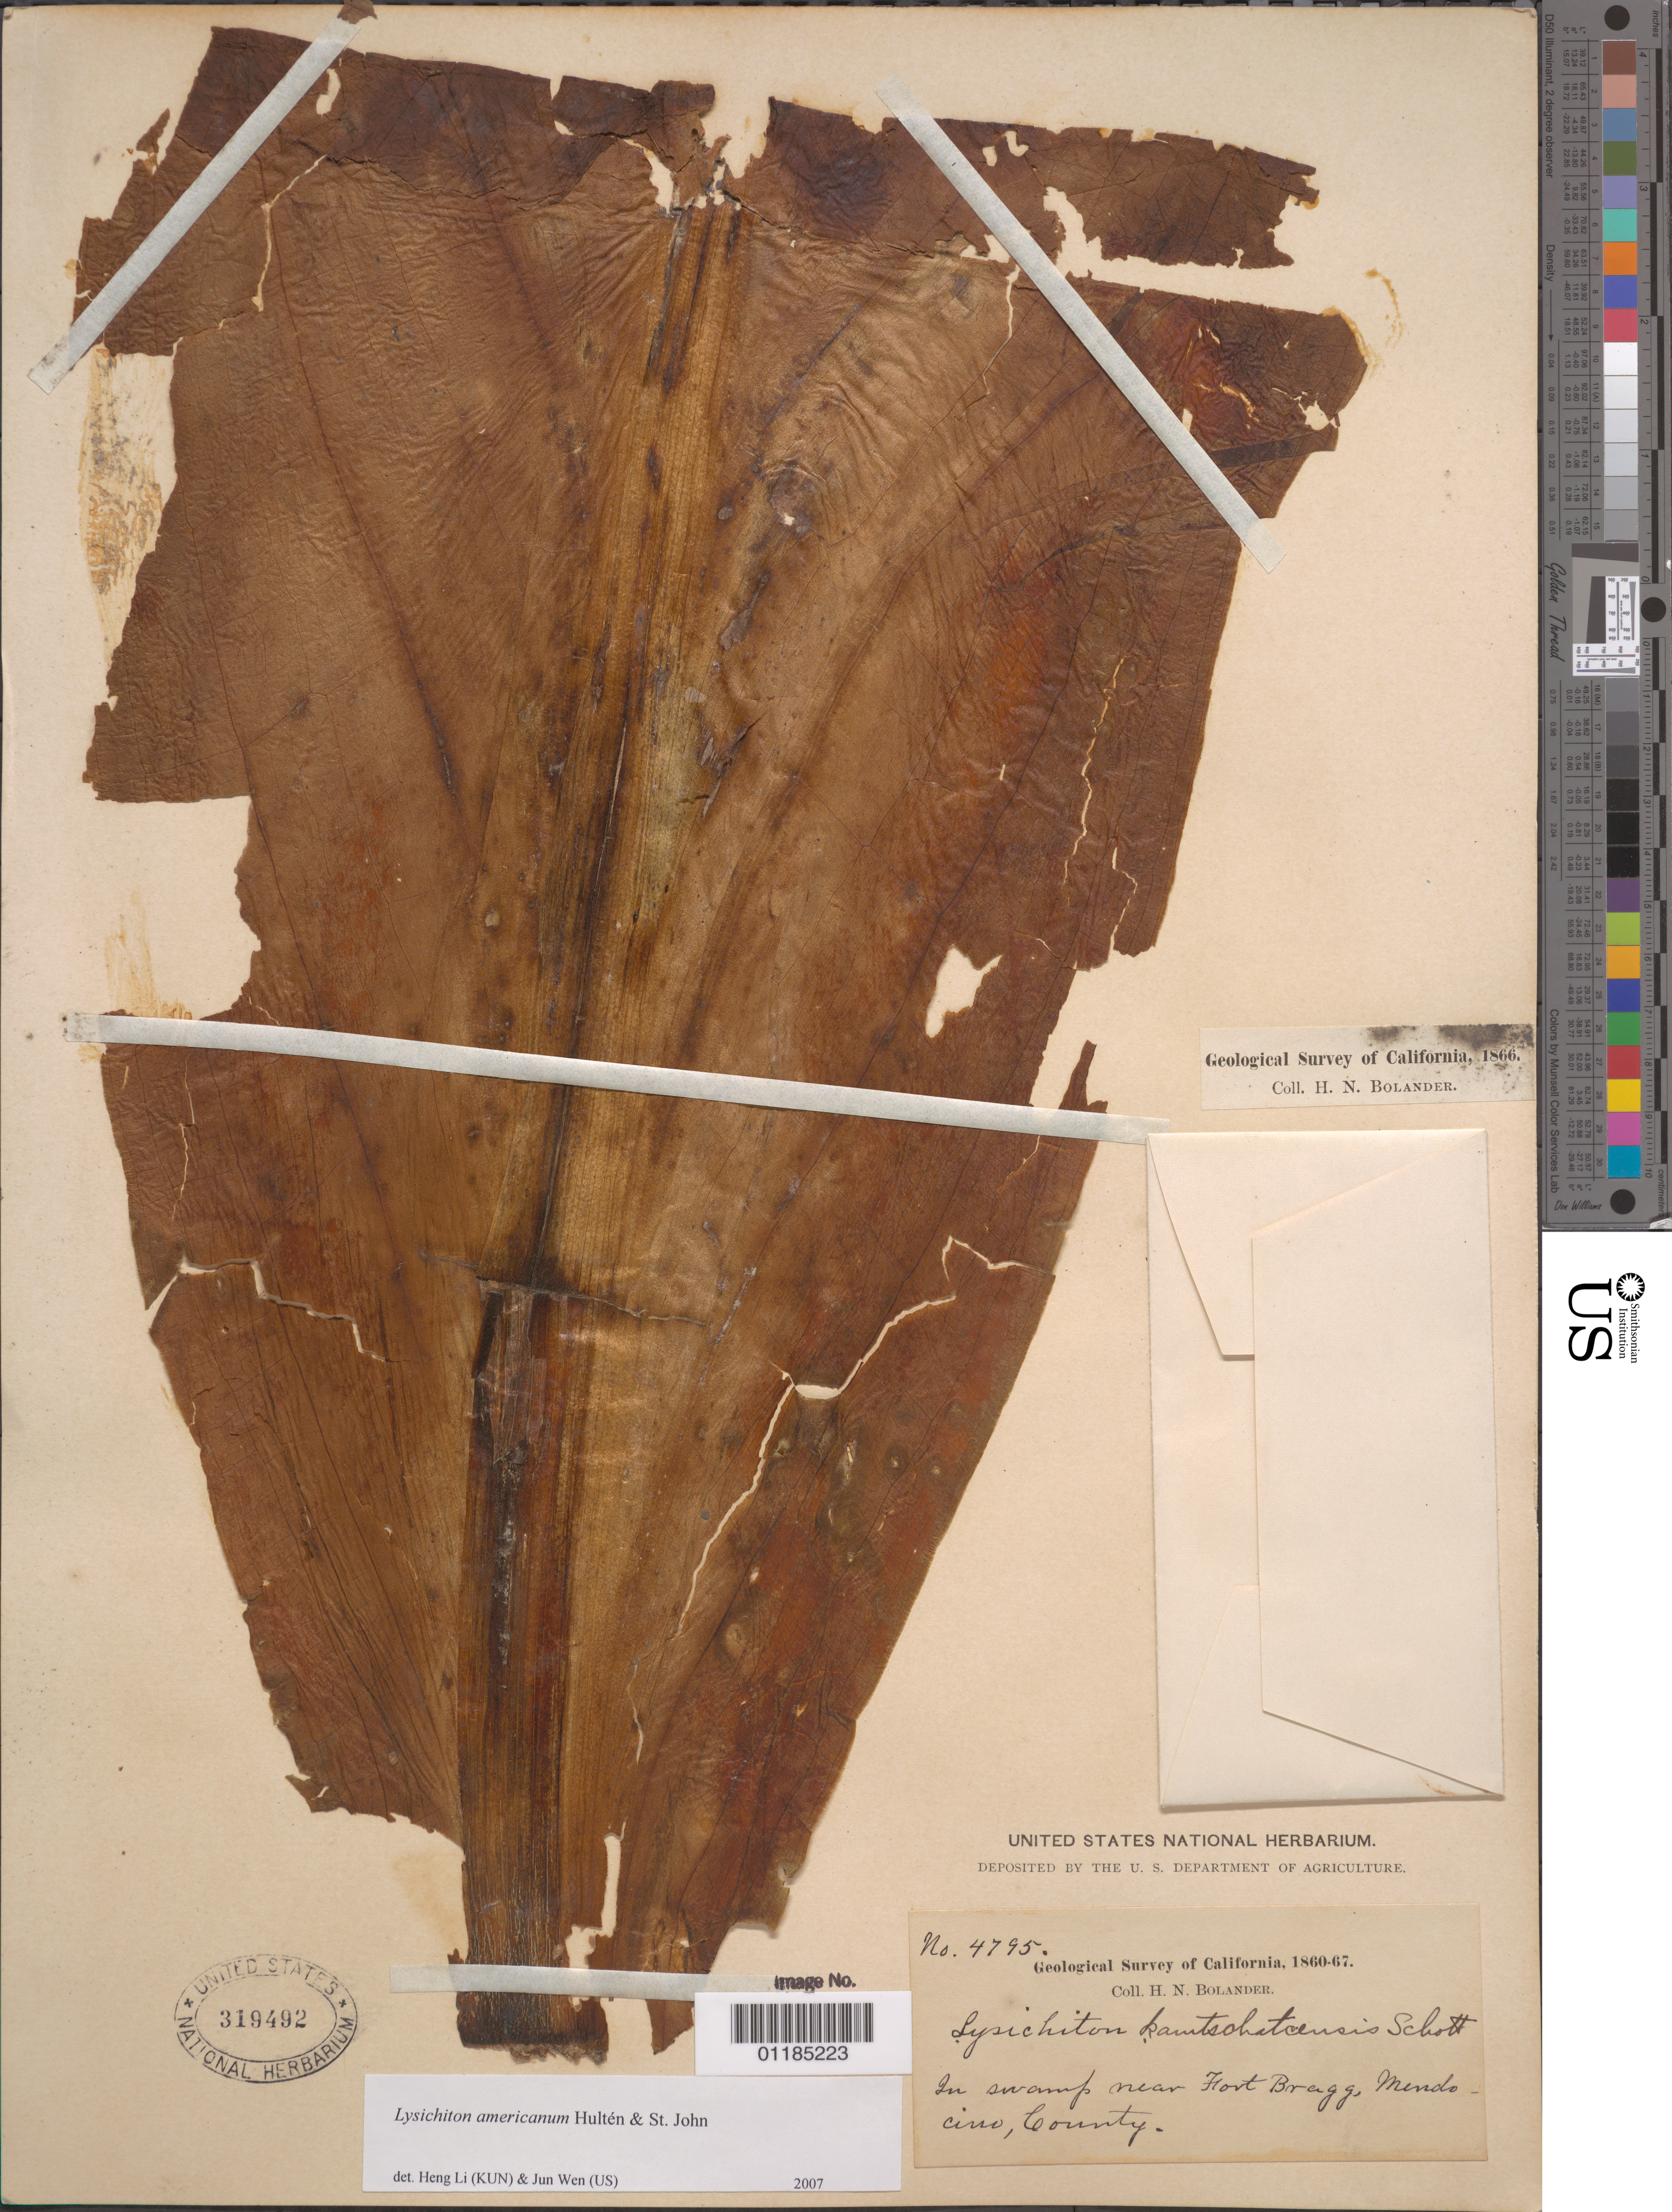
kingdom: Plantae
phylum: Tracheophyta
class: Liliopsida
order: Alismatales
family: Araceae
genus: Lysichiton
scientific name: Lysichiton americanus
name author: Hultén & H. St. John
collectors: H. Bolander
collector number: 4795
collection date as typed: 1860 to -- --- 1867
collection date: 1860/1867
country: United States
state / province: California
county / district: Mendocino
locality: In swamp near Fort Bragg.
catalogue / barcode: US 319492